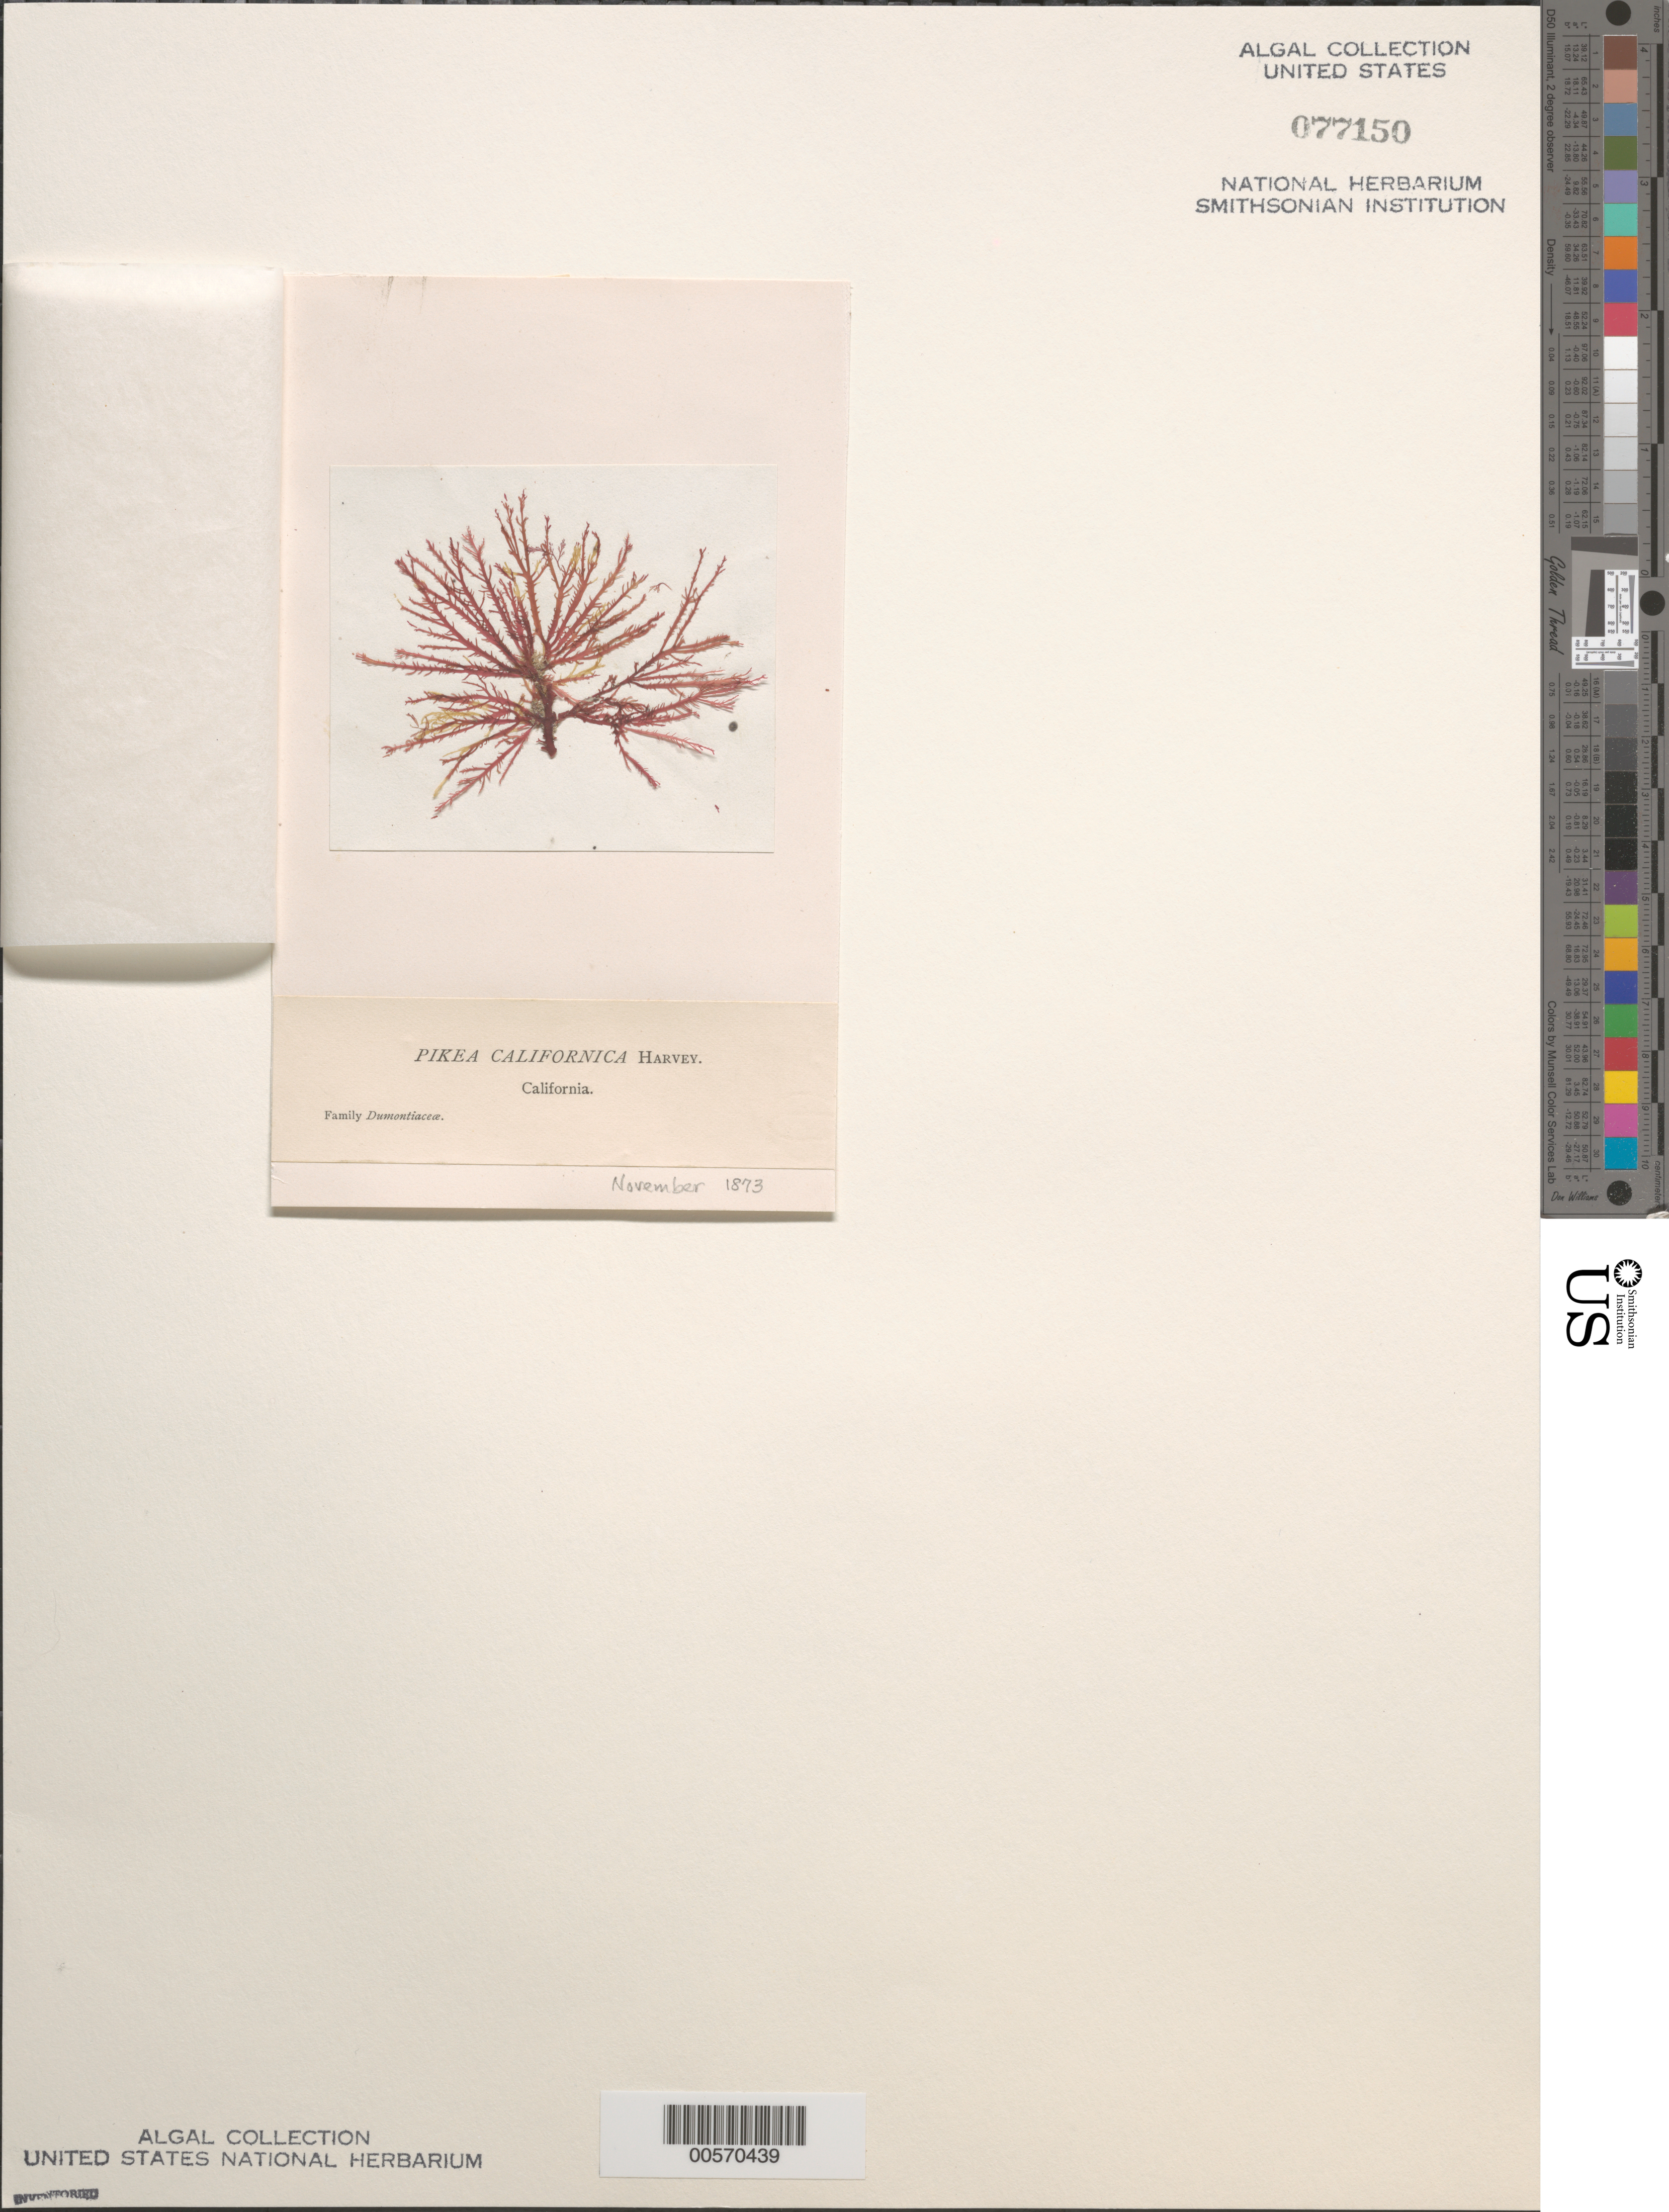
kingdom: Plantae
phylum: Rhodophyta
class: Florideophyceae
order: Gigartinales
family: Dumontiaceae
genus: Pikea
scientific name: Pikea californica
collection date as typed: Nov 1873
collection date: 1873-11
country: United States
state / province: California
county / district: San Diego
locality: False Bay, San Diego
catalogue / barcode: US 77150